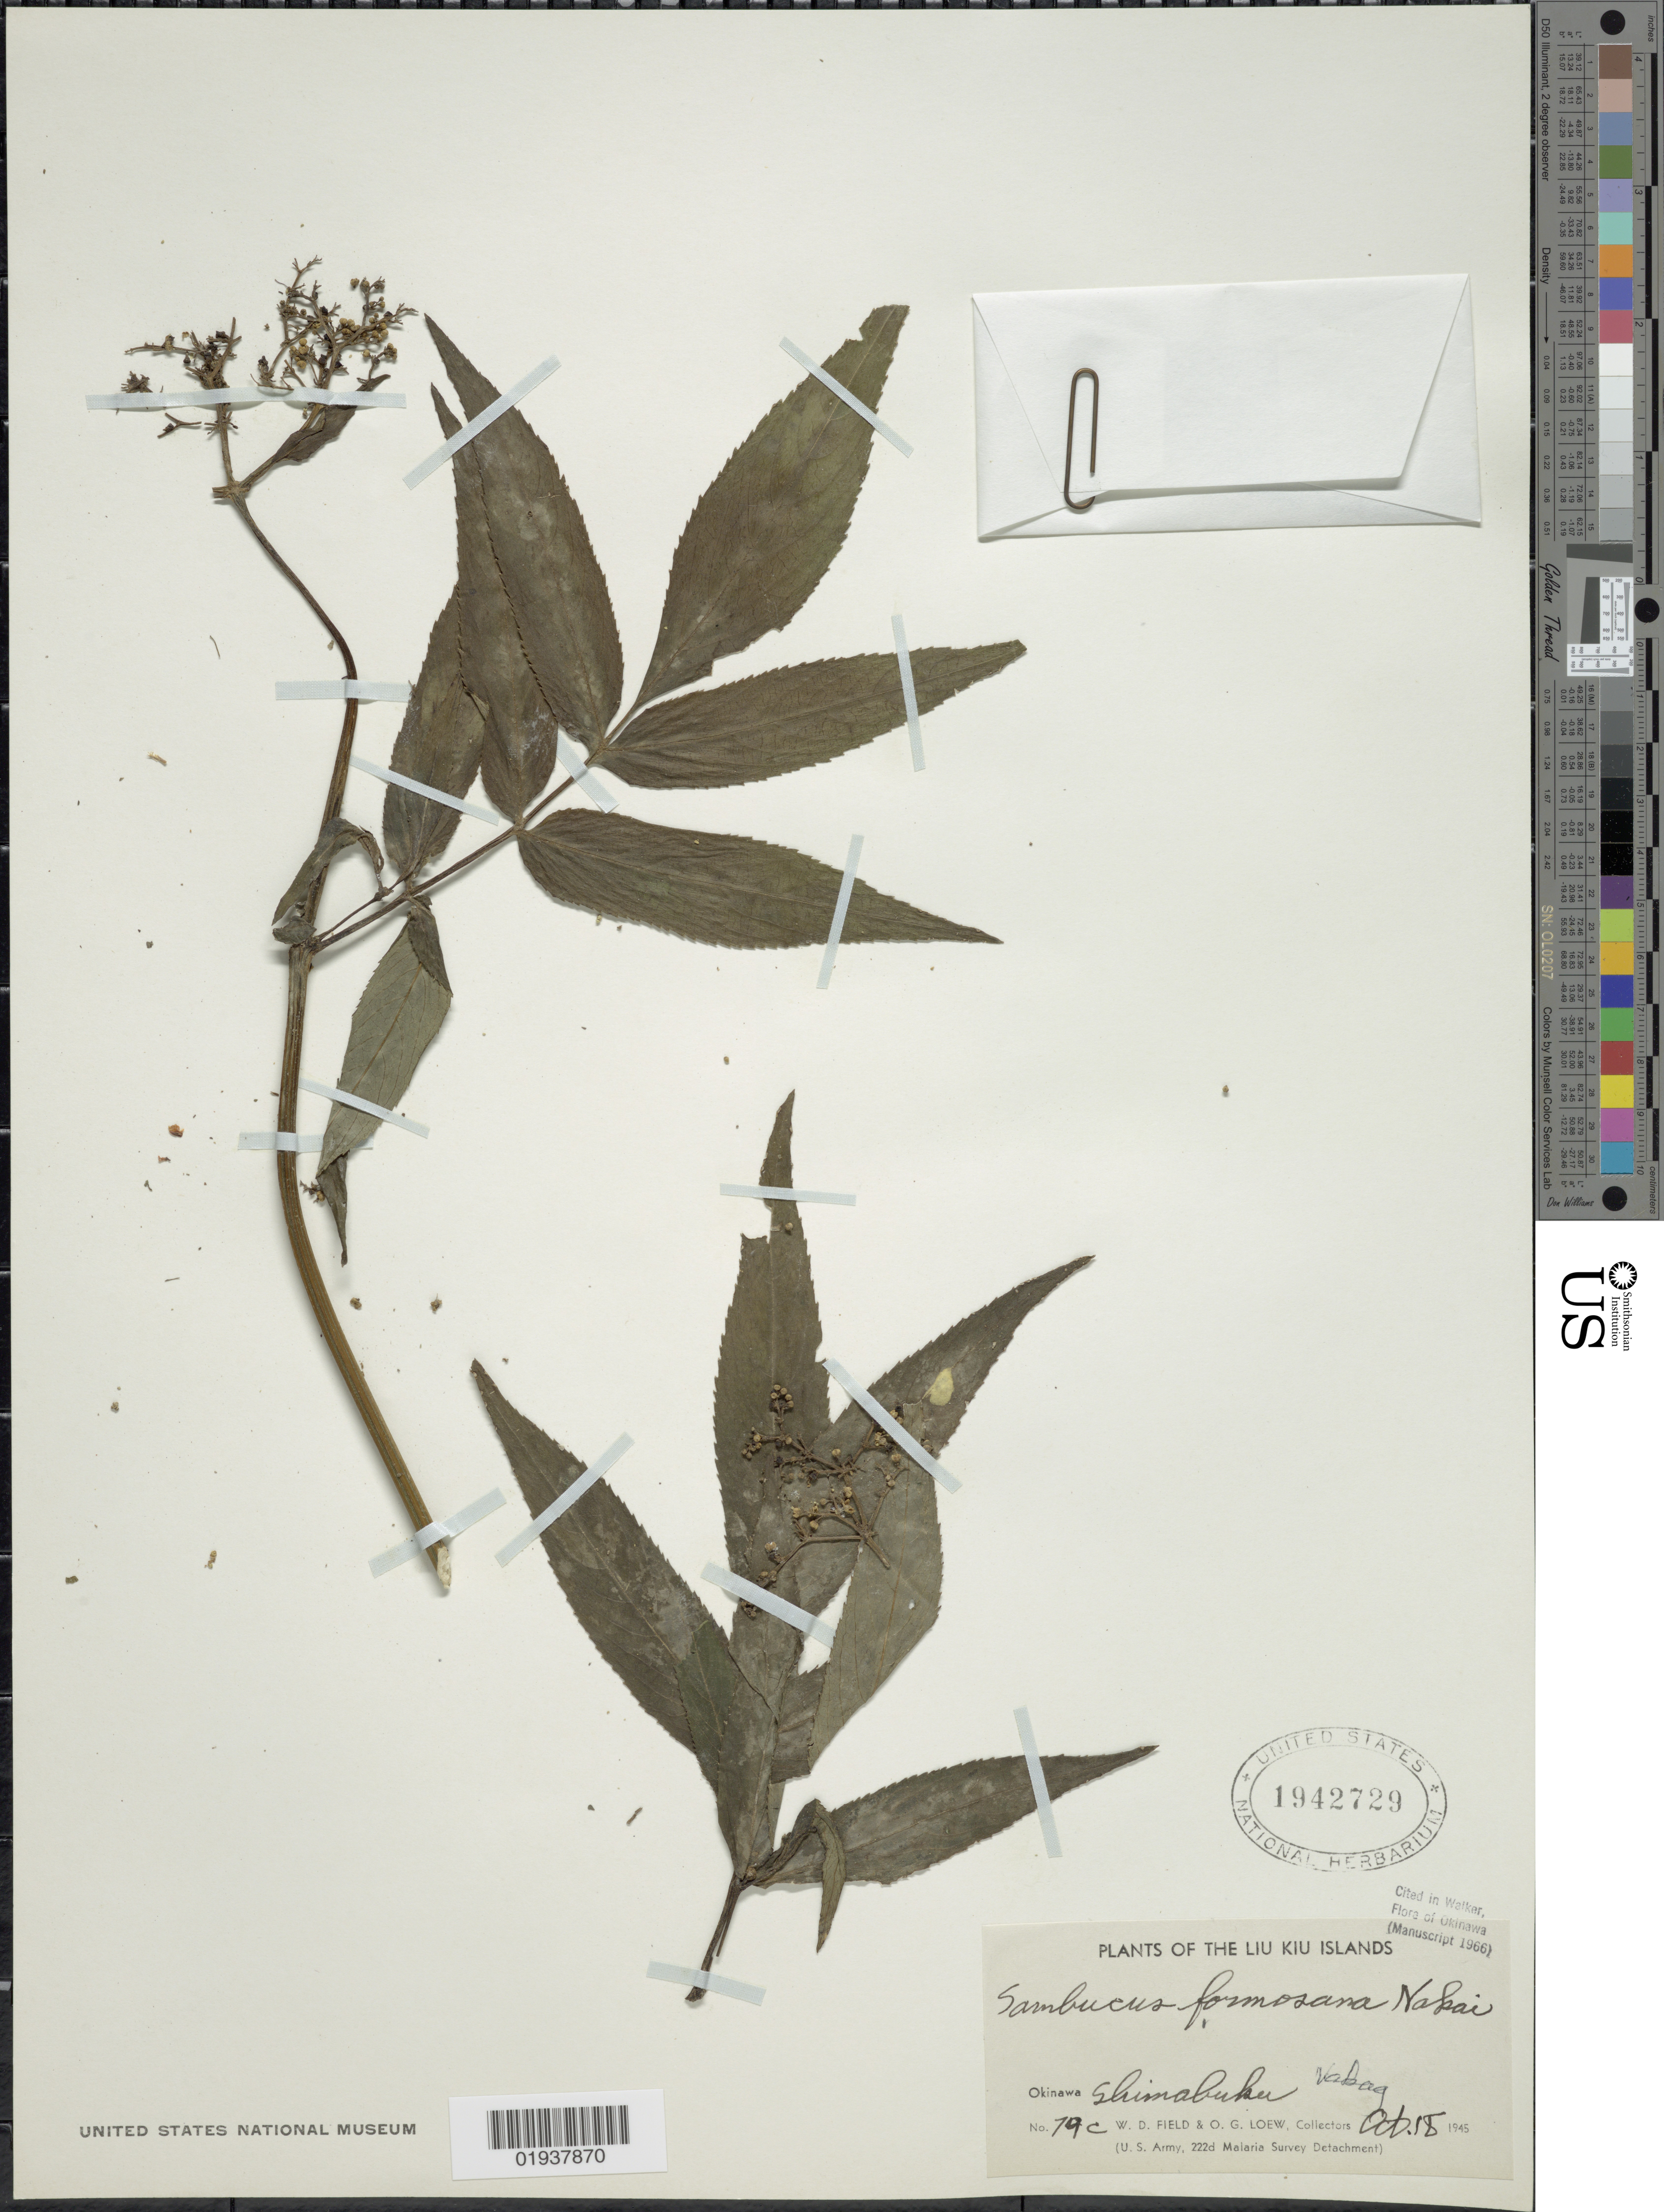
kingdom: Plantae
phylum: Tracheophyta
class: Magnoliopsida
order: Dipsacales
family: Viburnaceae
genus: Sambucus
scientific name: Sambucus javanica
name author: Blume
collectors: W. D. Field & O. G. Loew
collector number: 79c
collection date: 1945-10-18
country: Japan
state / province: Okinawa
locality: The Liu Kiu Islands. Okinawa Shimabuku.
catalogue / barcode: US 1942729